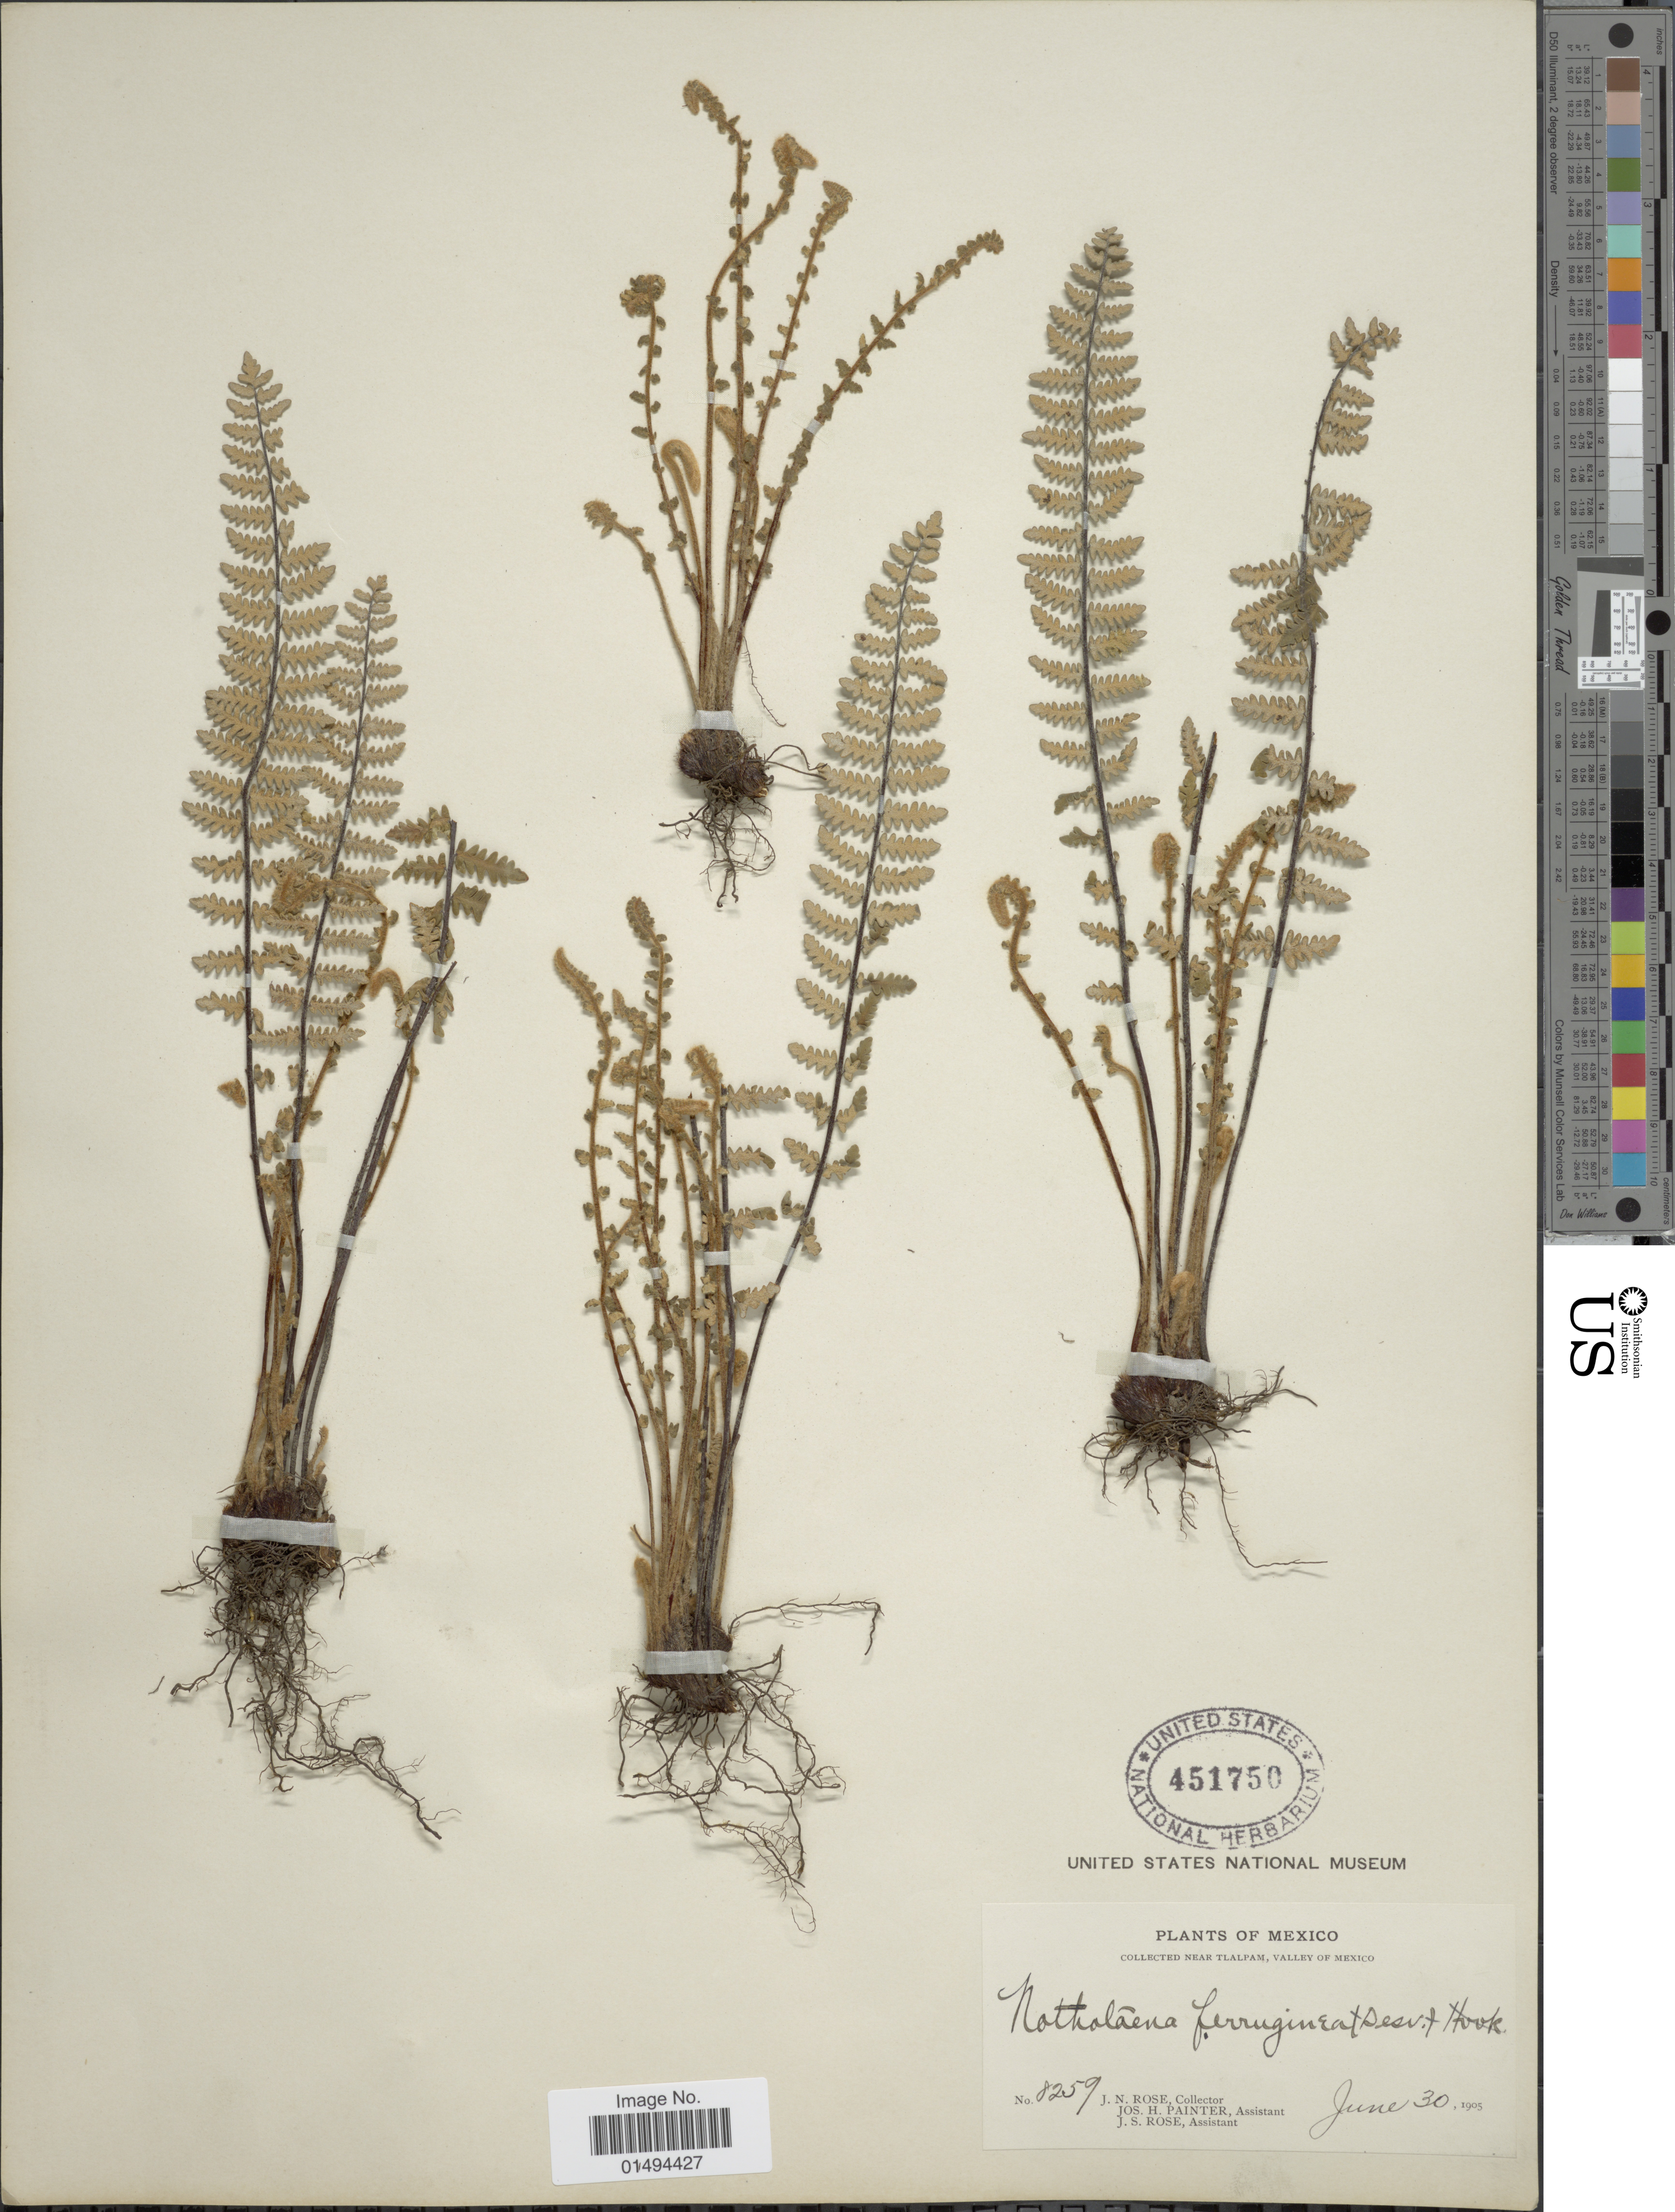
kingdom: Plantae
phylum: Tracheophyta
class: Polypodiopsida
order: Polypodiales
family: Pteridaceae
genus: Myriopteris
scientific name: Myriopteris aurea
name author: (Poir.) Grusz & Windham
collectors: J. N. Rose, J. H. Painter & J. S. Rose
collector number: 8259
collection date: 1905-06-30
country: Mexico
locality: Valley of Mexico, Near Tlalpam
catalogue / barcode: US 451750